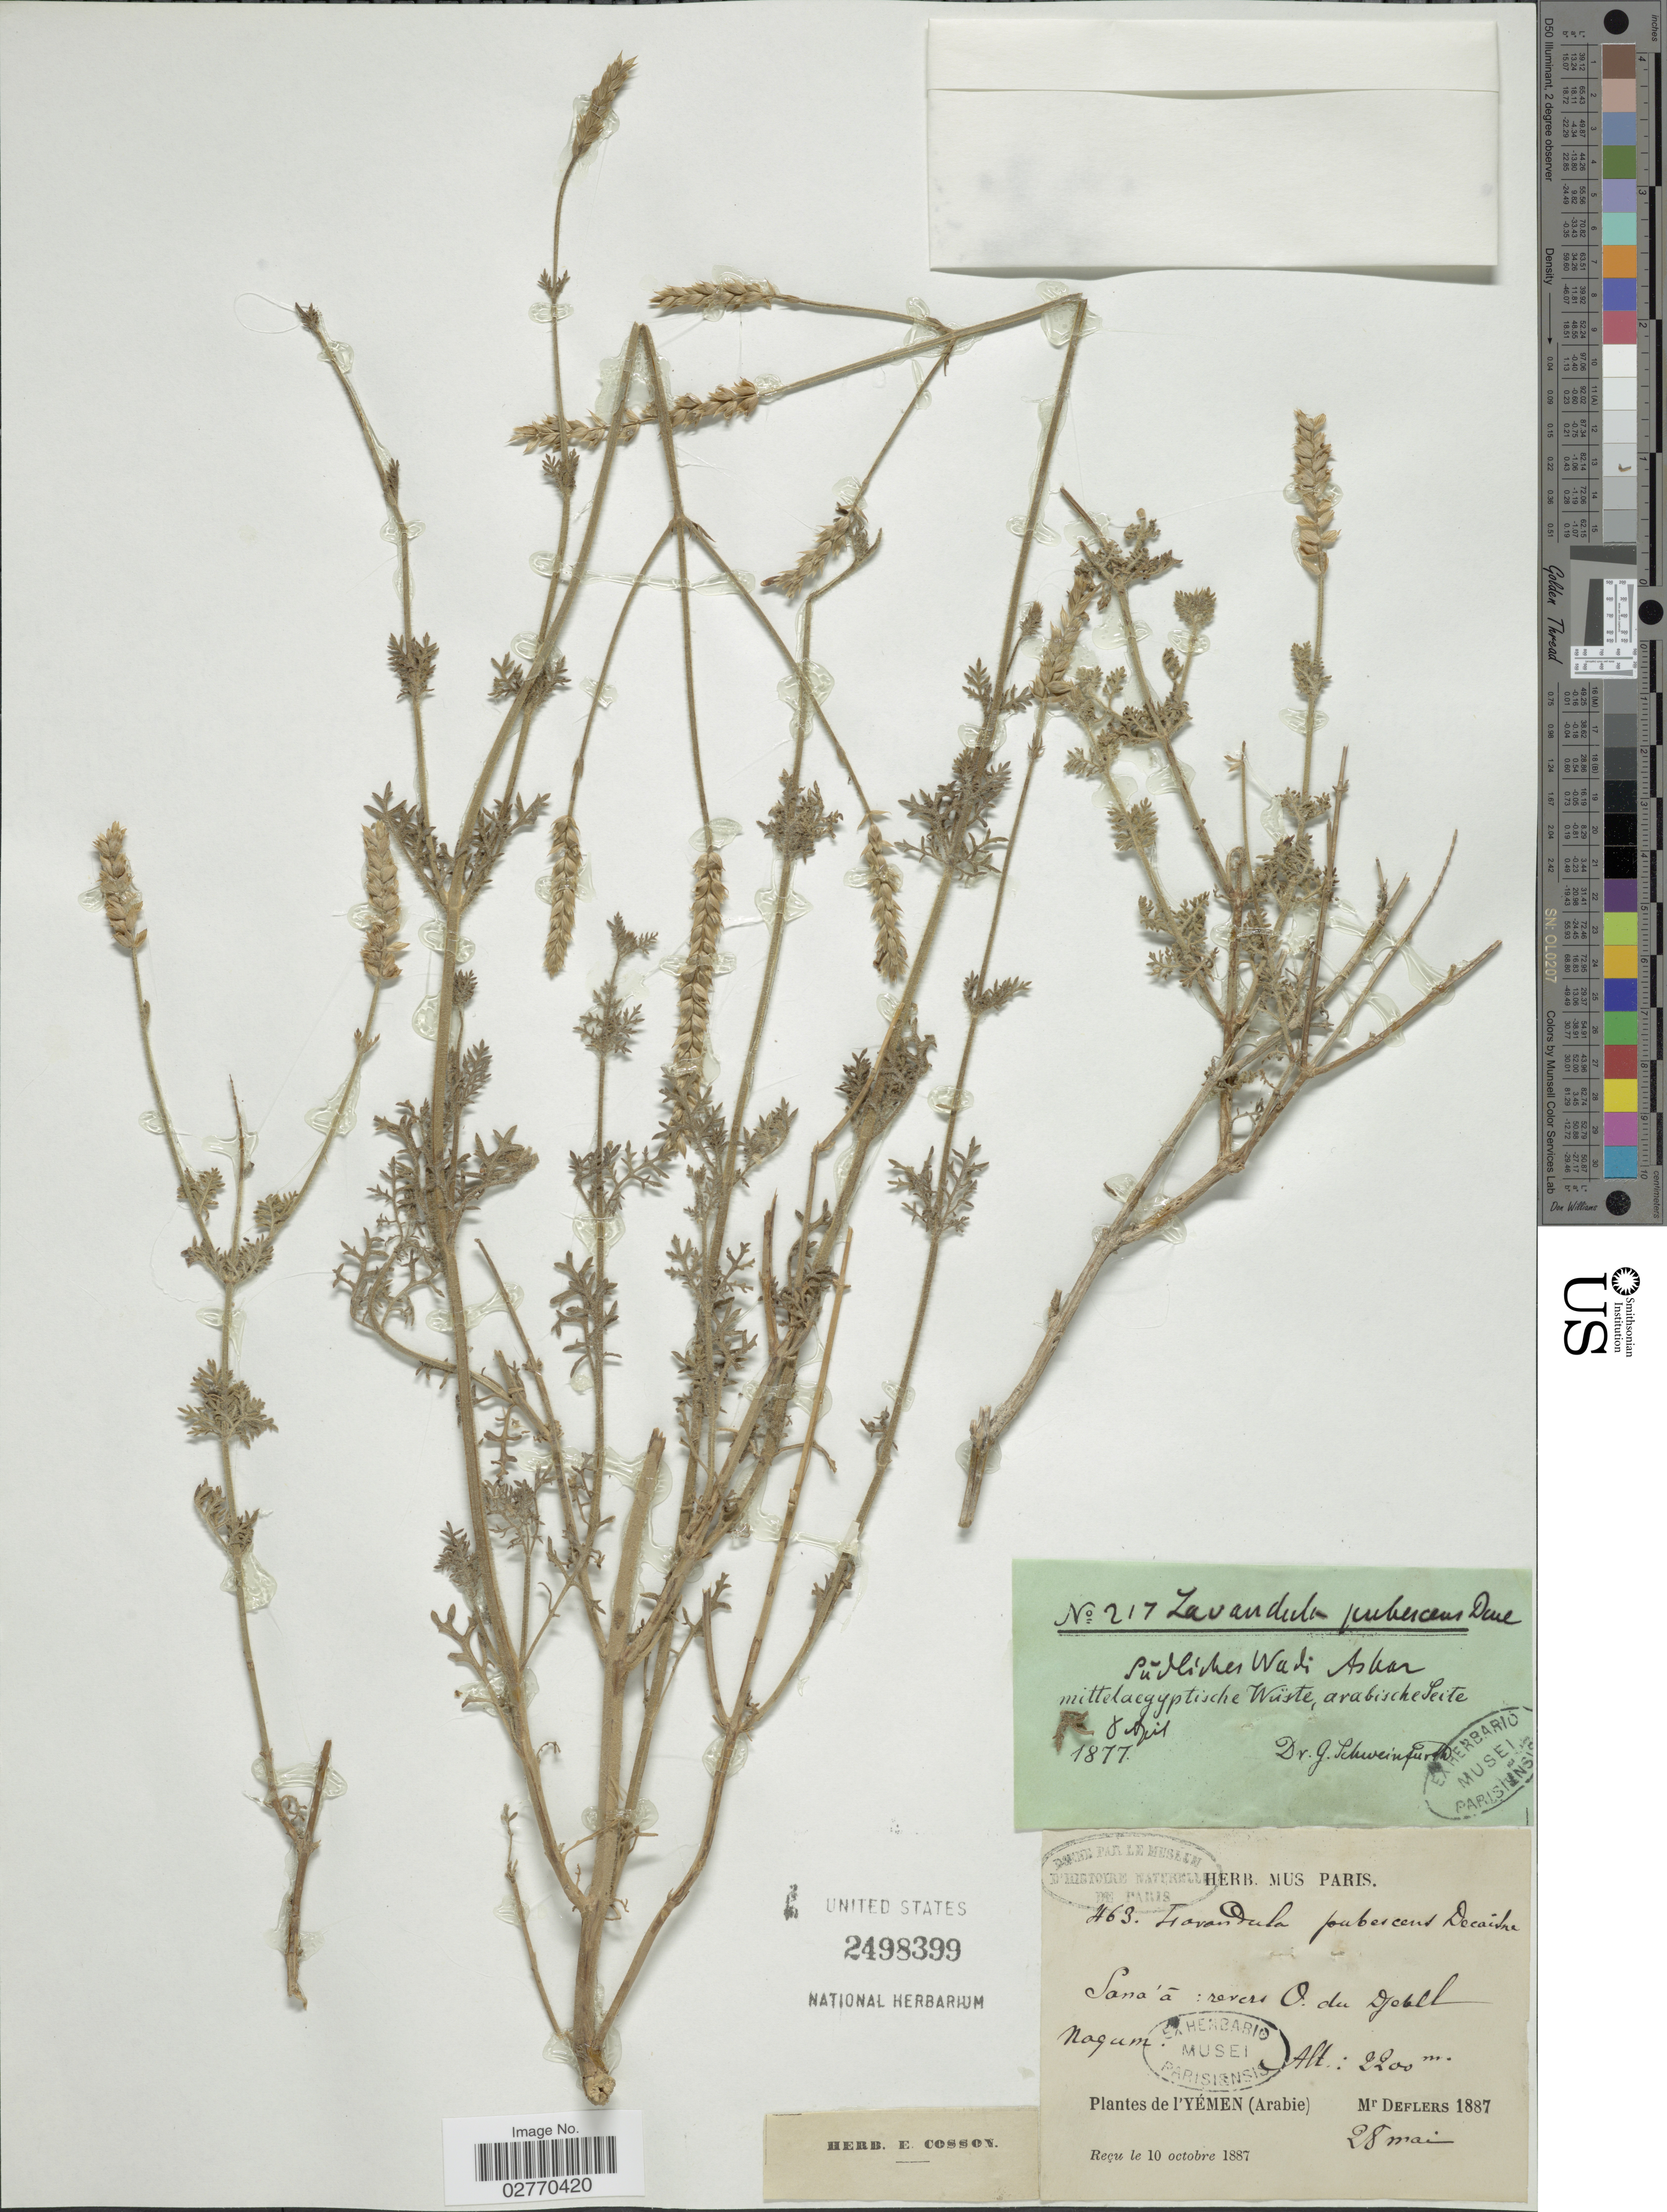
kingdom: Plantae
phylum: Tracheophyta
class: Magnoliopsida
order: Lamiales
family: Lamiaceae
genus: Lavandula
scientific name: Lavandula pubescens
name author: Decne.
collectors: A. Deflers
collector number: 463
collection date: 1887-05-28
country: Yemen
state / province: San'a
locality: Sana 'á: revers. O du Djbel Nagum. (Arabie).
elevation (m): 2200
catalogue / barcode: US 2498399-2